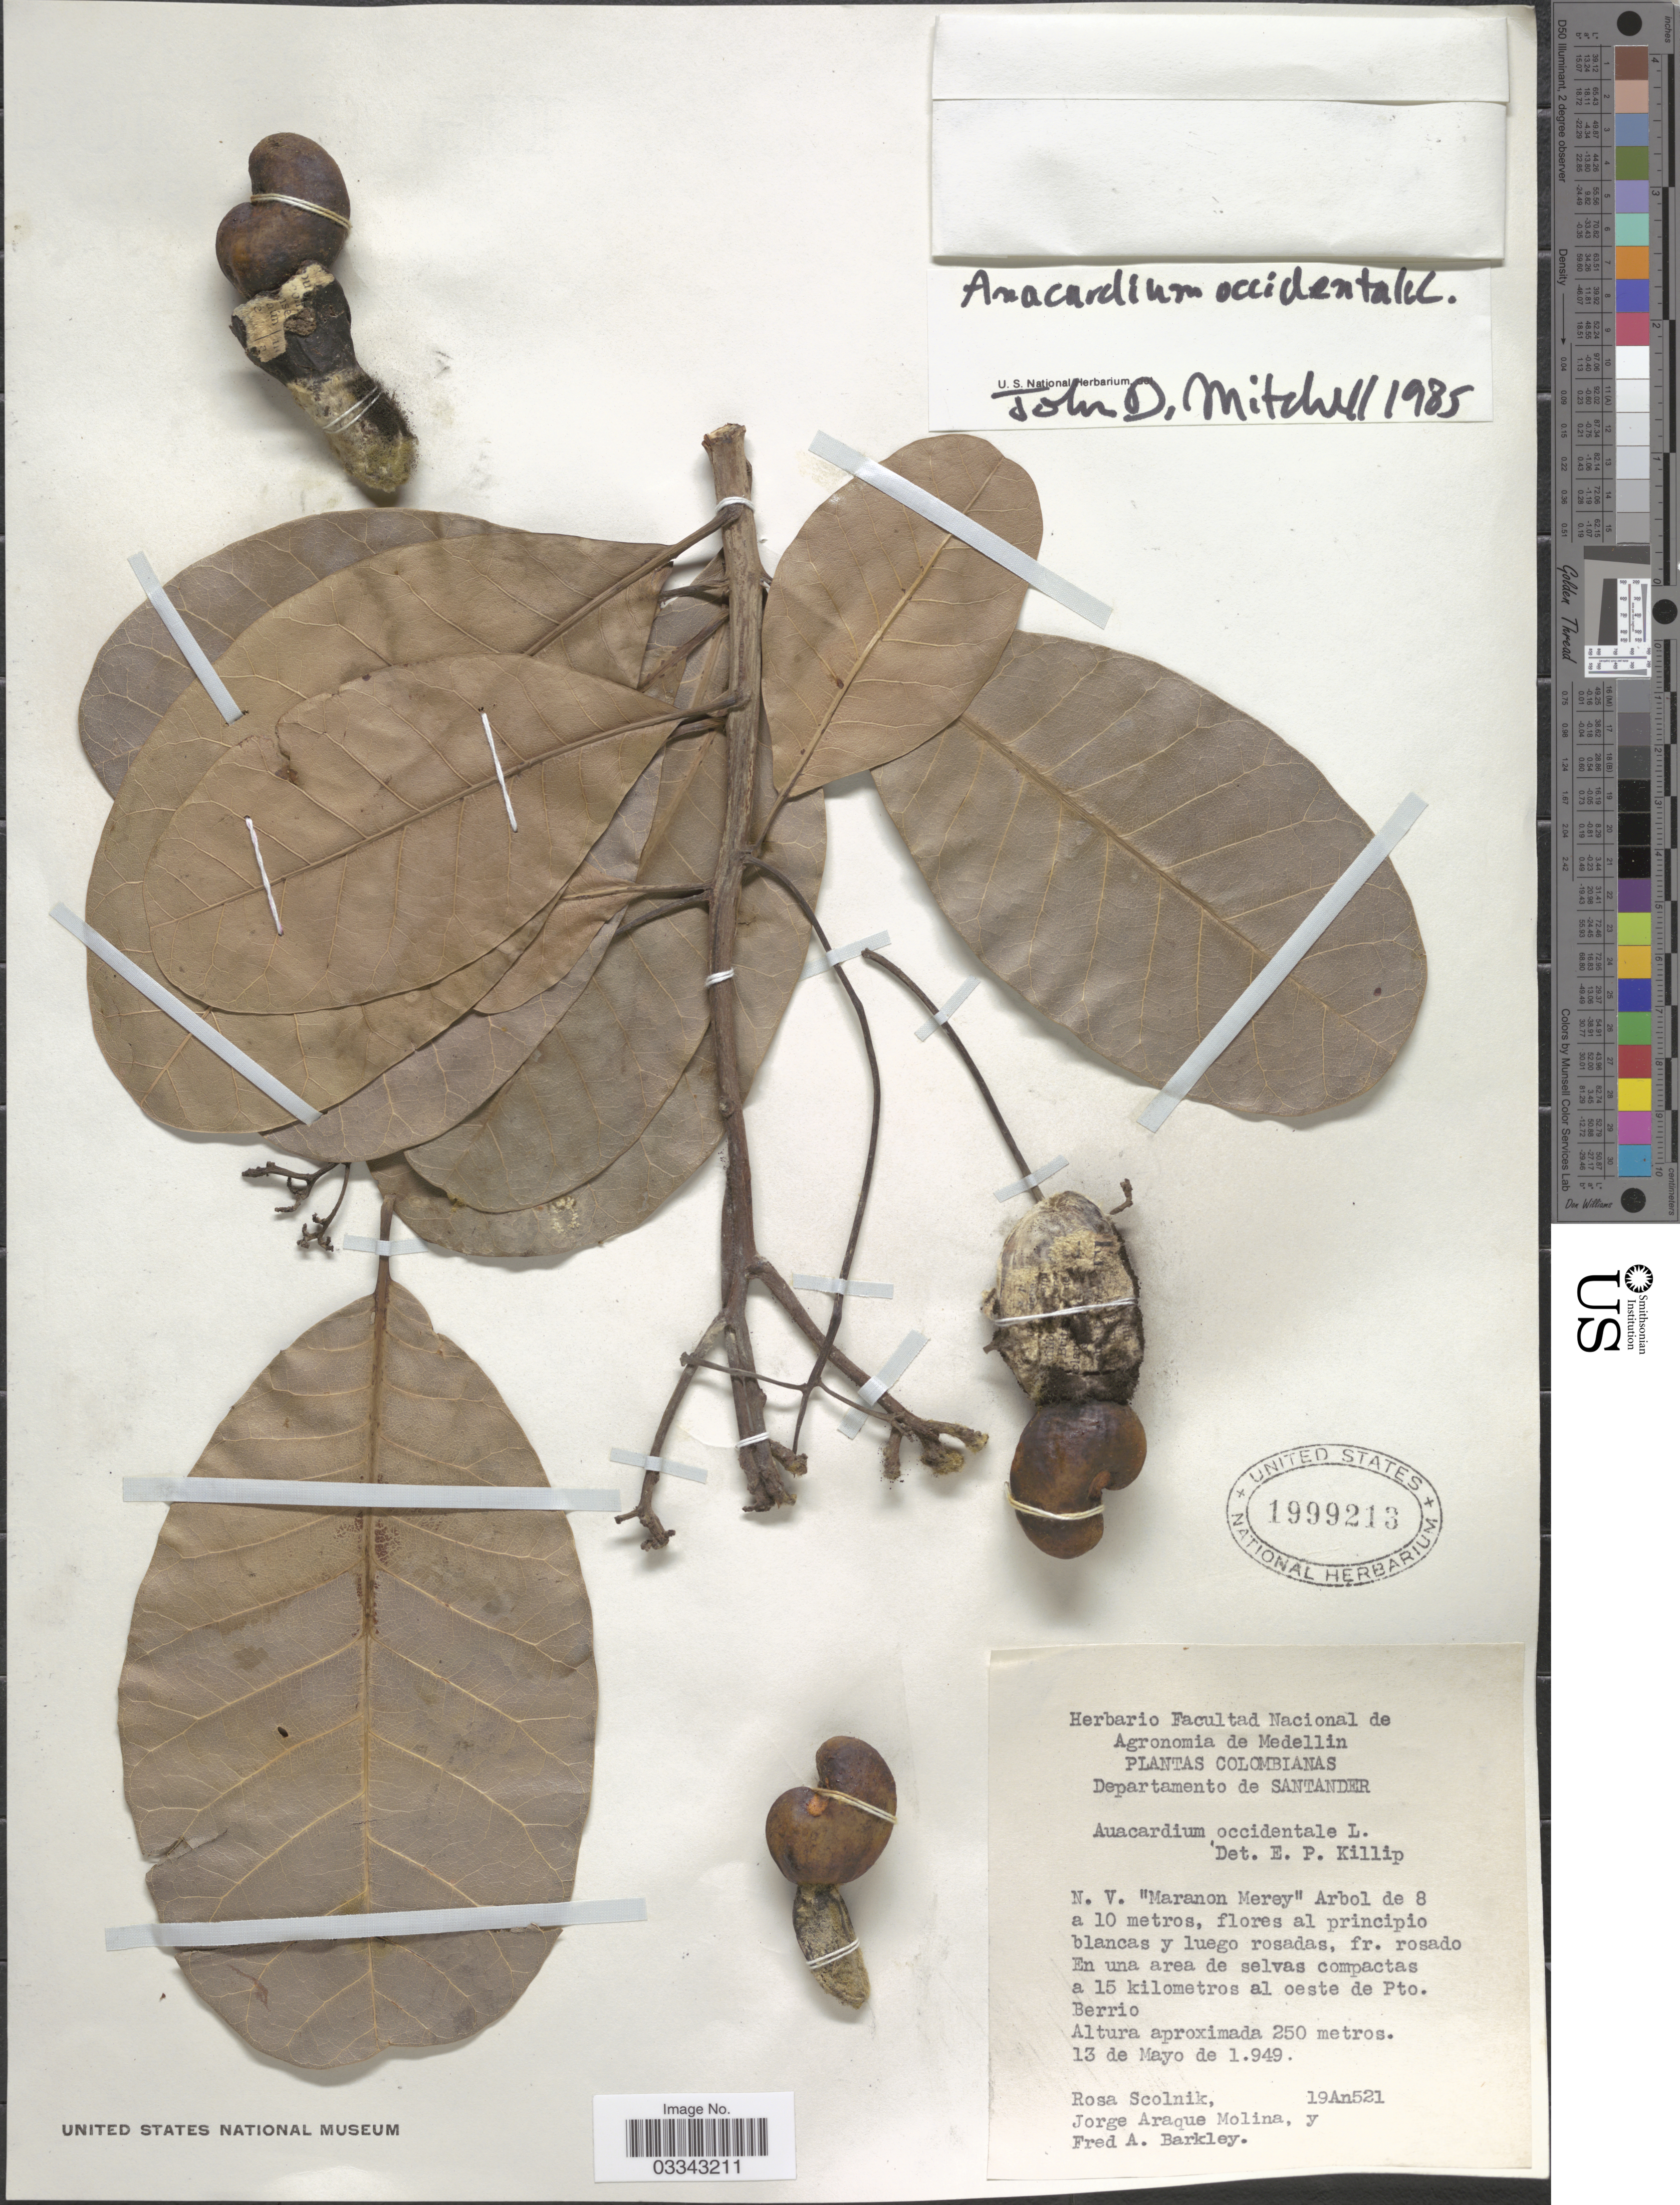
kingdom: Plantae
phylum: Tracheophyta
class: Magnoliopsida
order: Sapindales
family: Anacardiaceae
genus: Anacardium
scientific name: Anacardium occidentale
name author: L.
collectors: R. Scolnik, J. Araque Molina & F. A. Barkley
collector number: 19An521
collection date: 1949-05-13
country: Colombia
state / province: Santander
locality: Departamento de Santander. En una area de selvas compactas a 15 kilometros al oeste de Pto Berrio.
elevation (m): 250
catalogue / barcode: US 1999213